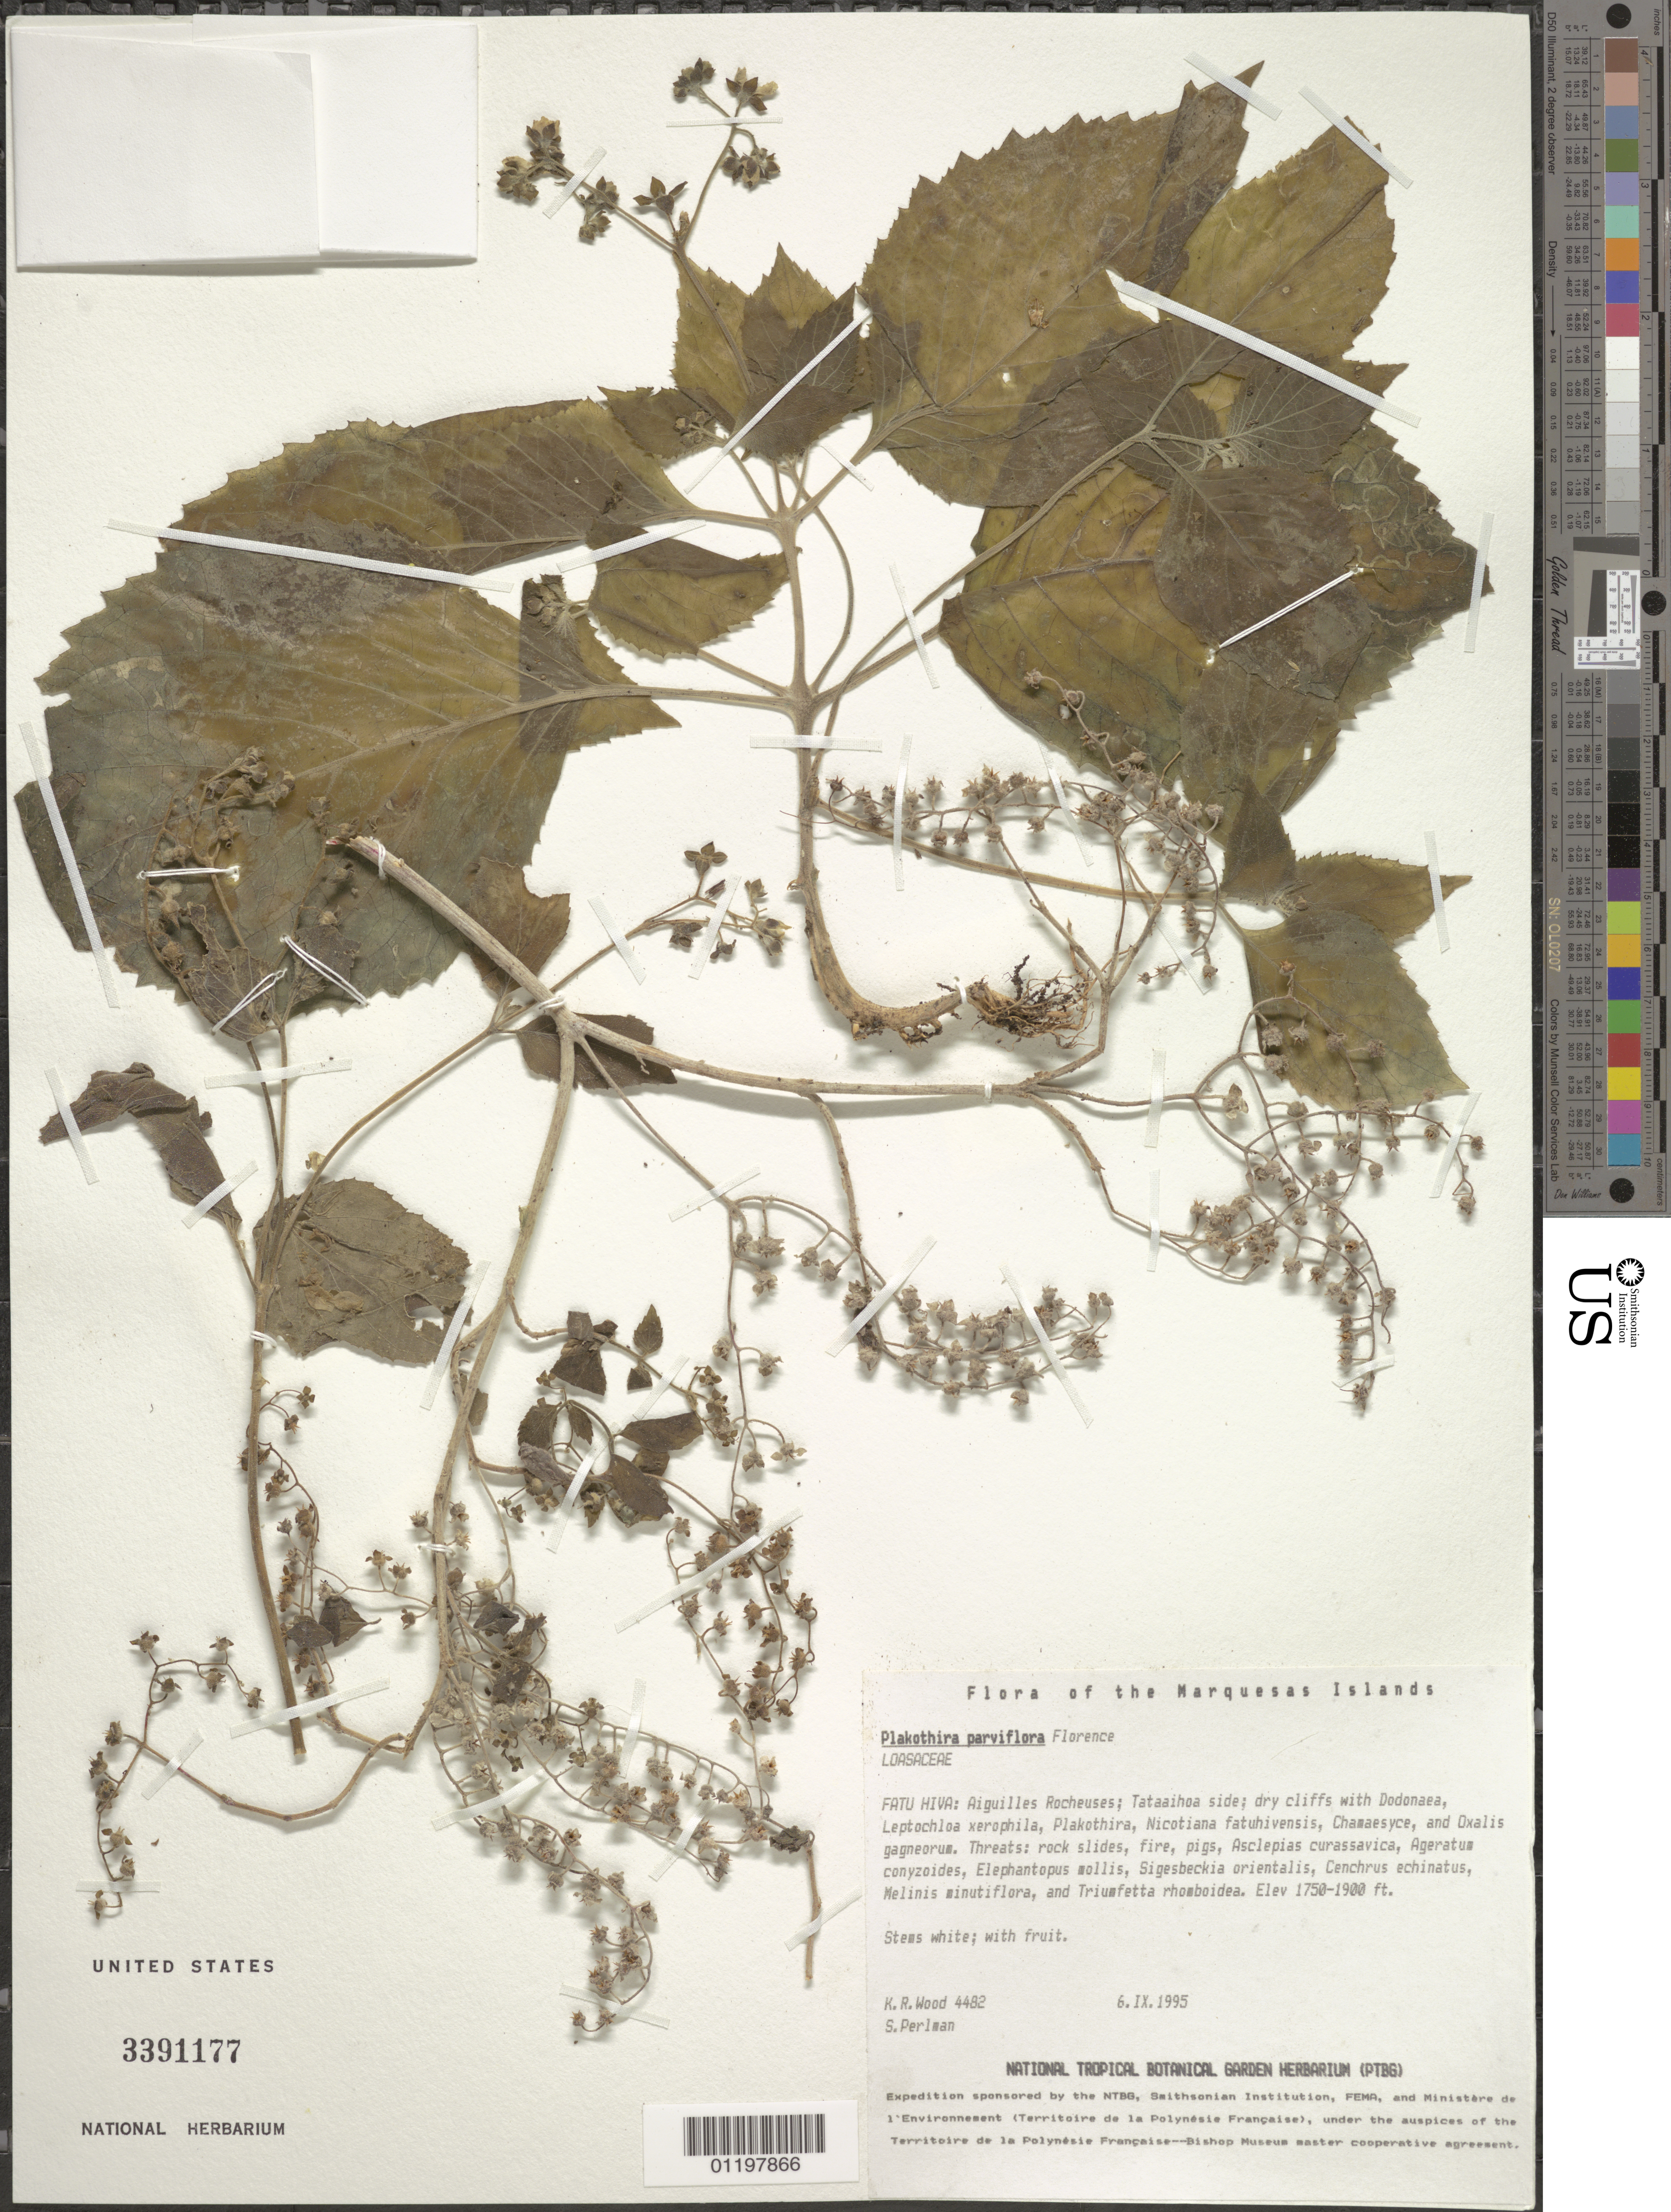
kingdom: Plantae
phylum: Tracheophyta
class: Magnoliopsida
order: Cornales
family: Loasaceae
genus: Plakothira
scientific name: Plakothira parviflora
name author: J. Florence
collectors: K. R. Wood & S. P. Perlman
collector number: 4482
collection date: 1995-09-06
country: French Polynesia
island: Fatu Hiva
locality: Aiguilles Rocheuses, Tataaihoa side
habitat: Dry cliffs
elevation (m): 533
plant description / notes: Rockslides, fire, pigs, Asclepias curassavica, Ageratina conyzoides, Elaphantopsis mollis, Siegesbeckia orientalis, Cenchrus echinatus, Melinus minutiflora, Triumphetta rhomboidea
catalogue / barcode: US 3391177